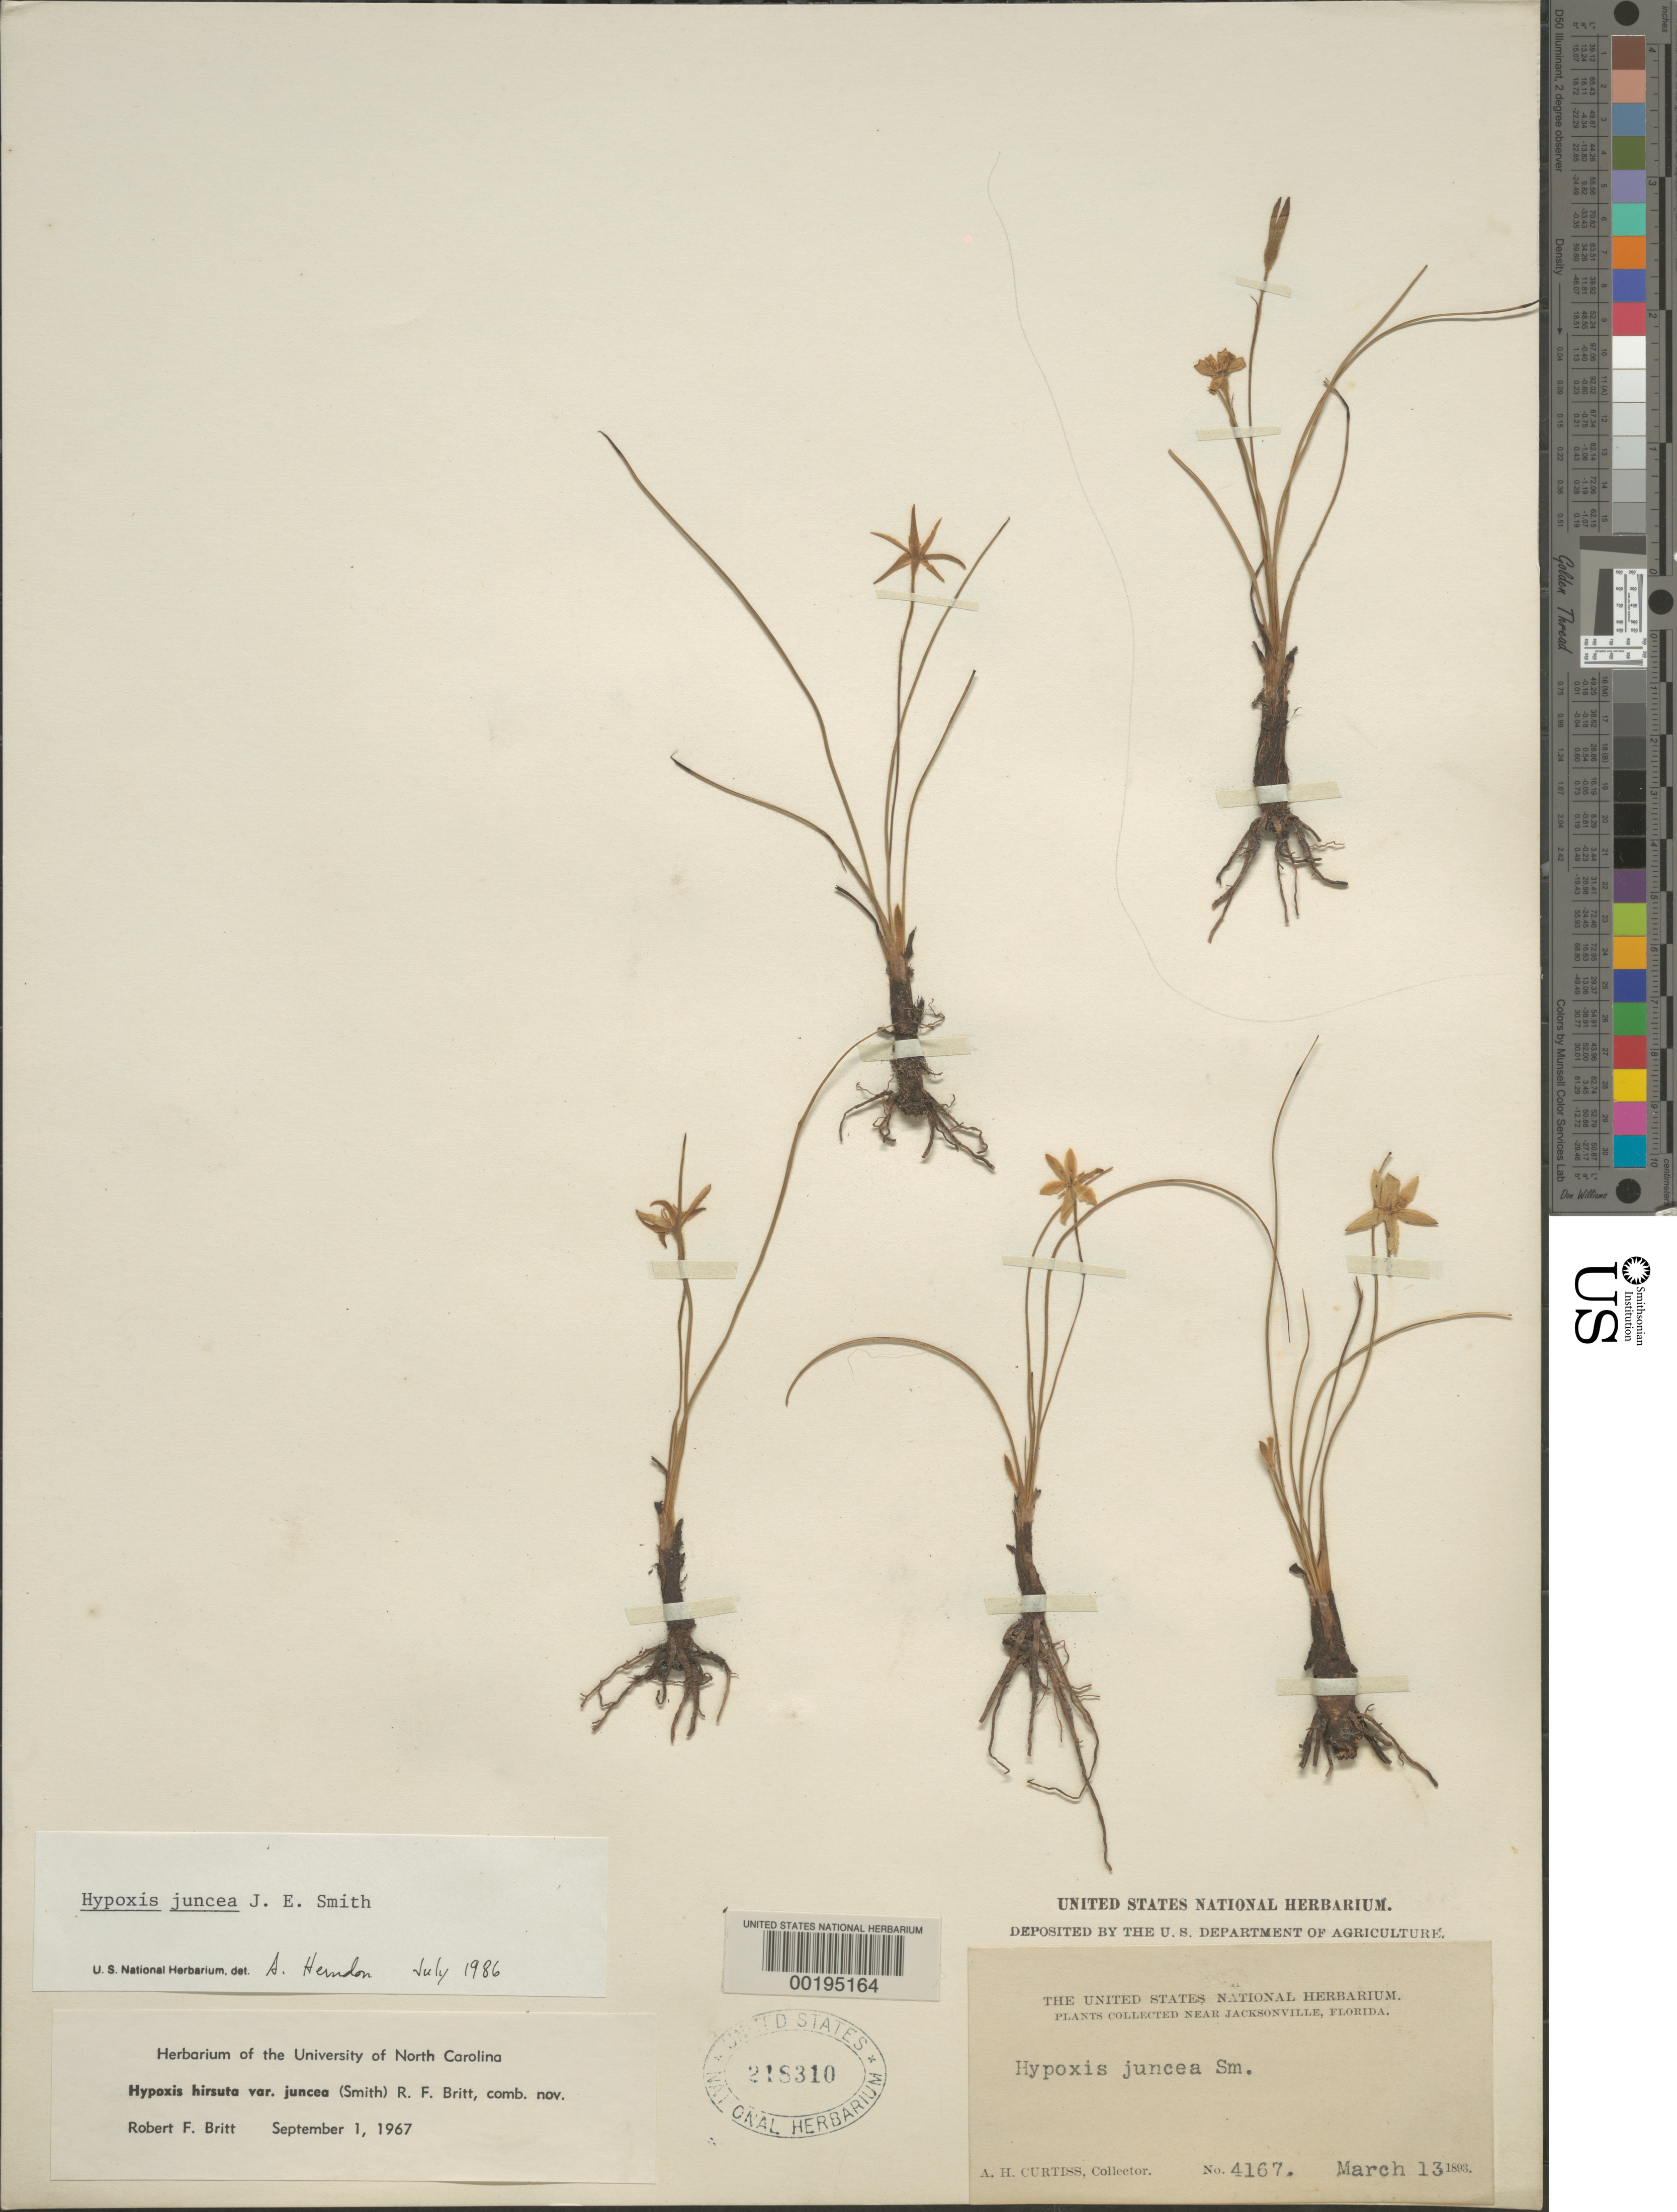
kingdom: Plantae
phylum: Tracheophyta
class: Liliopsida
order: Asparagales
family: Hypoxidaceae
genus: Hypoxis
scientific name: Hypoxis juncea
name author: Small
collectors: A. H. Curtiss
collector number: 4167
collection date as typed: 13 Mar 1893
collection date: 1893-03-13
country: United States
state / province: Florida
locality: Near jacksonville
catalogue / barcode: US 2188310